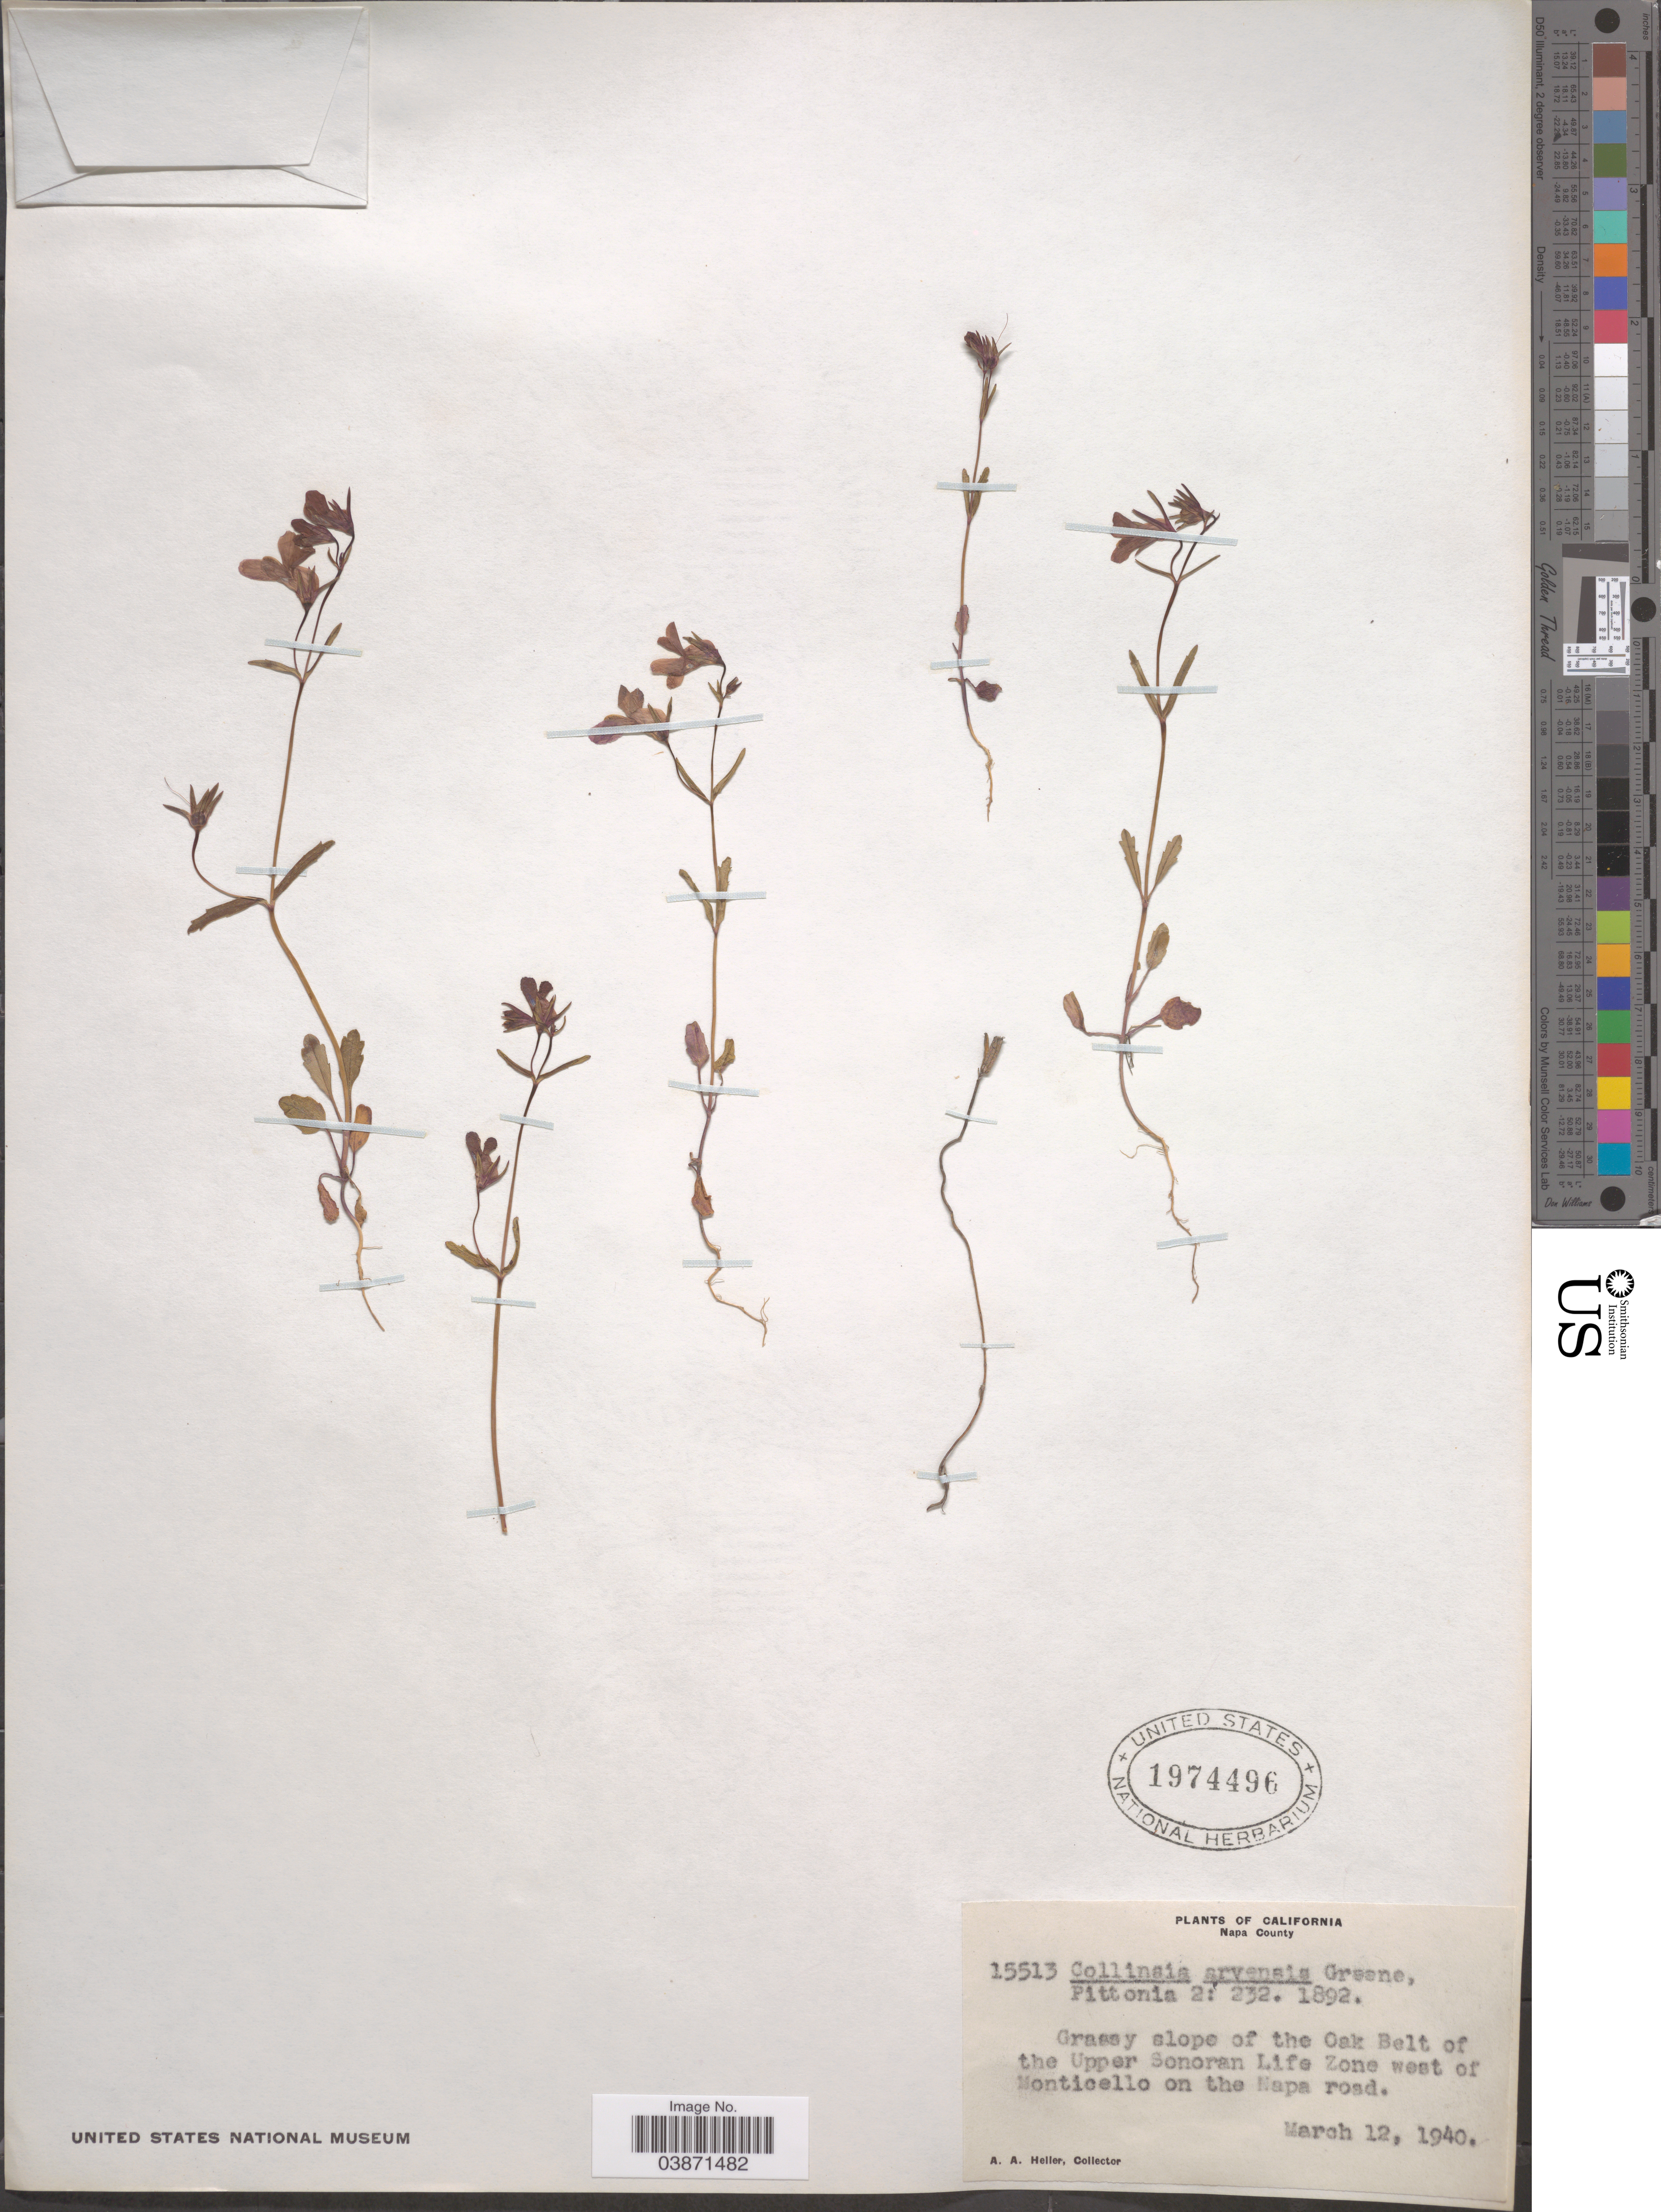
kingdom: Plantae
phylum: Tracheophyta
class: Magnoliopsida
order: Lamiales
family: Plantaginaceae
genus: Collinsia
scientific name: Collinsia sparsiflora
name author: Fisch. & C.A. Mey.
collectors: A. A. Heller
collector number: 15513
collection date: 1940-03-12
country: United States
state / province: California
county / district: Napa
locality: Napa County. Grassy slope of the Oak Belt of the Upper Sonoran Life Zone west of Monticello on the Napa road.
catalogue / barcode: US 1974496